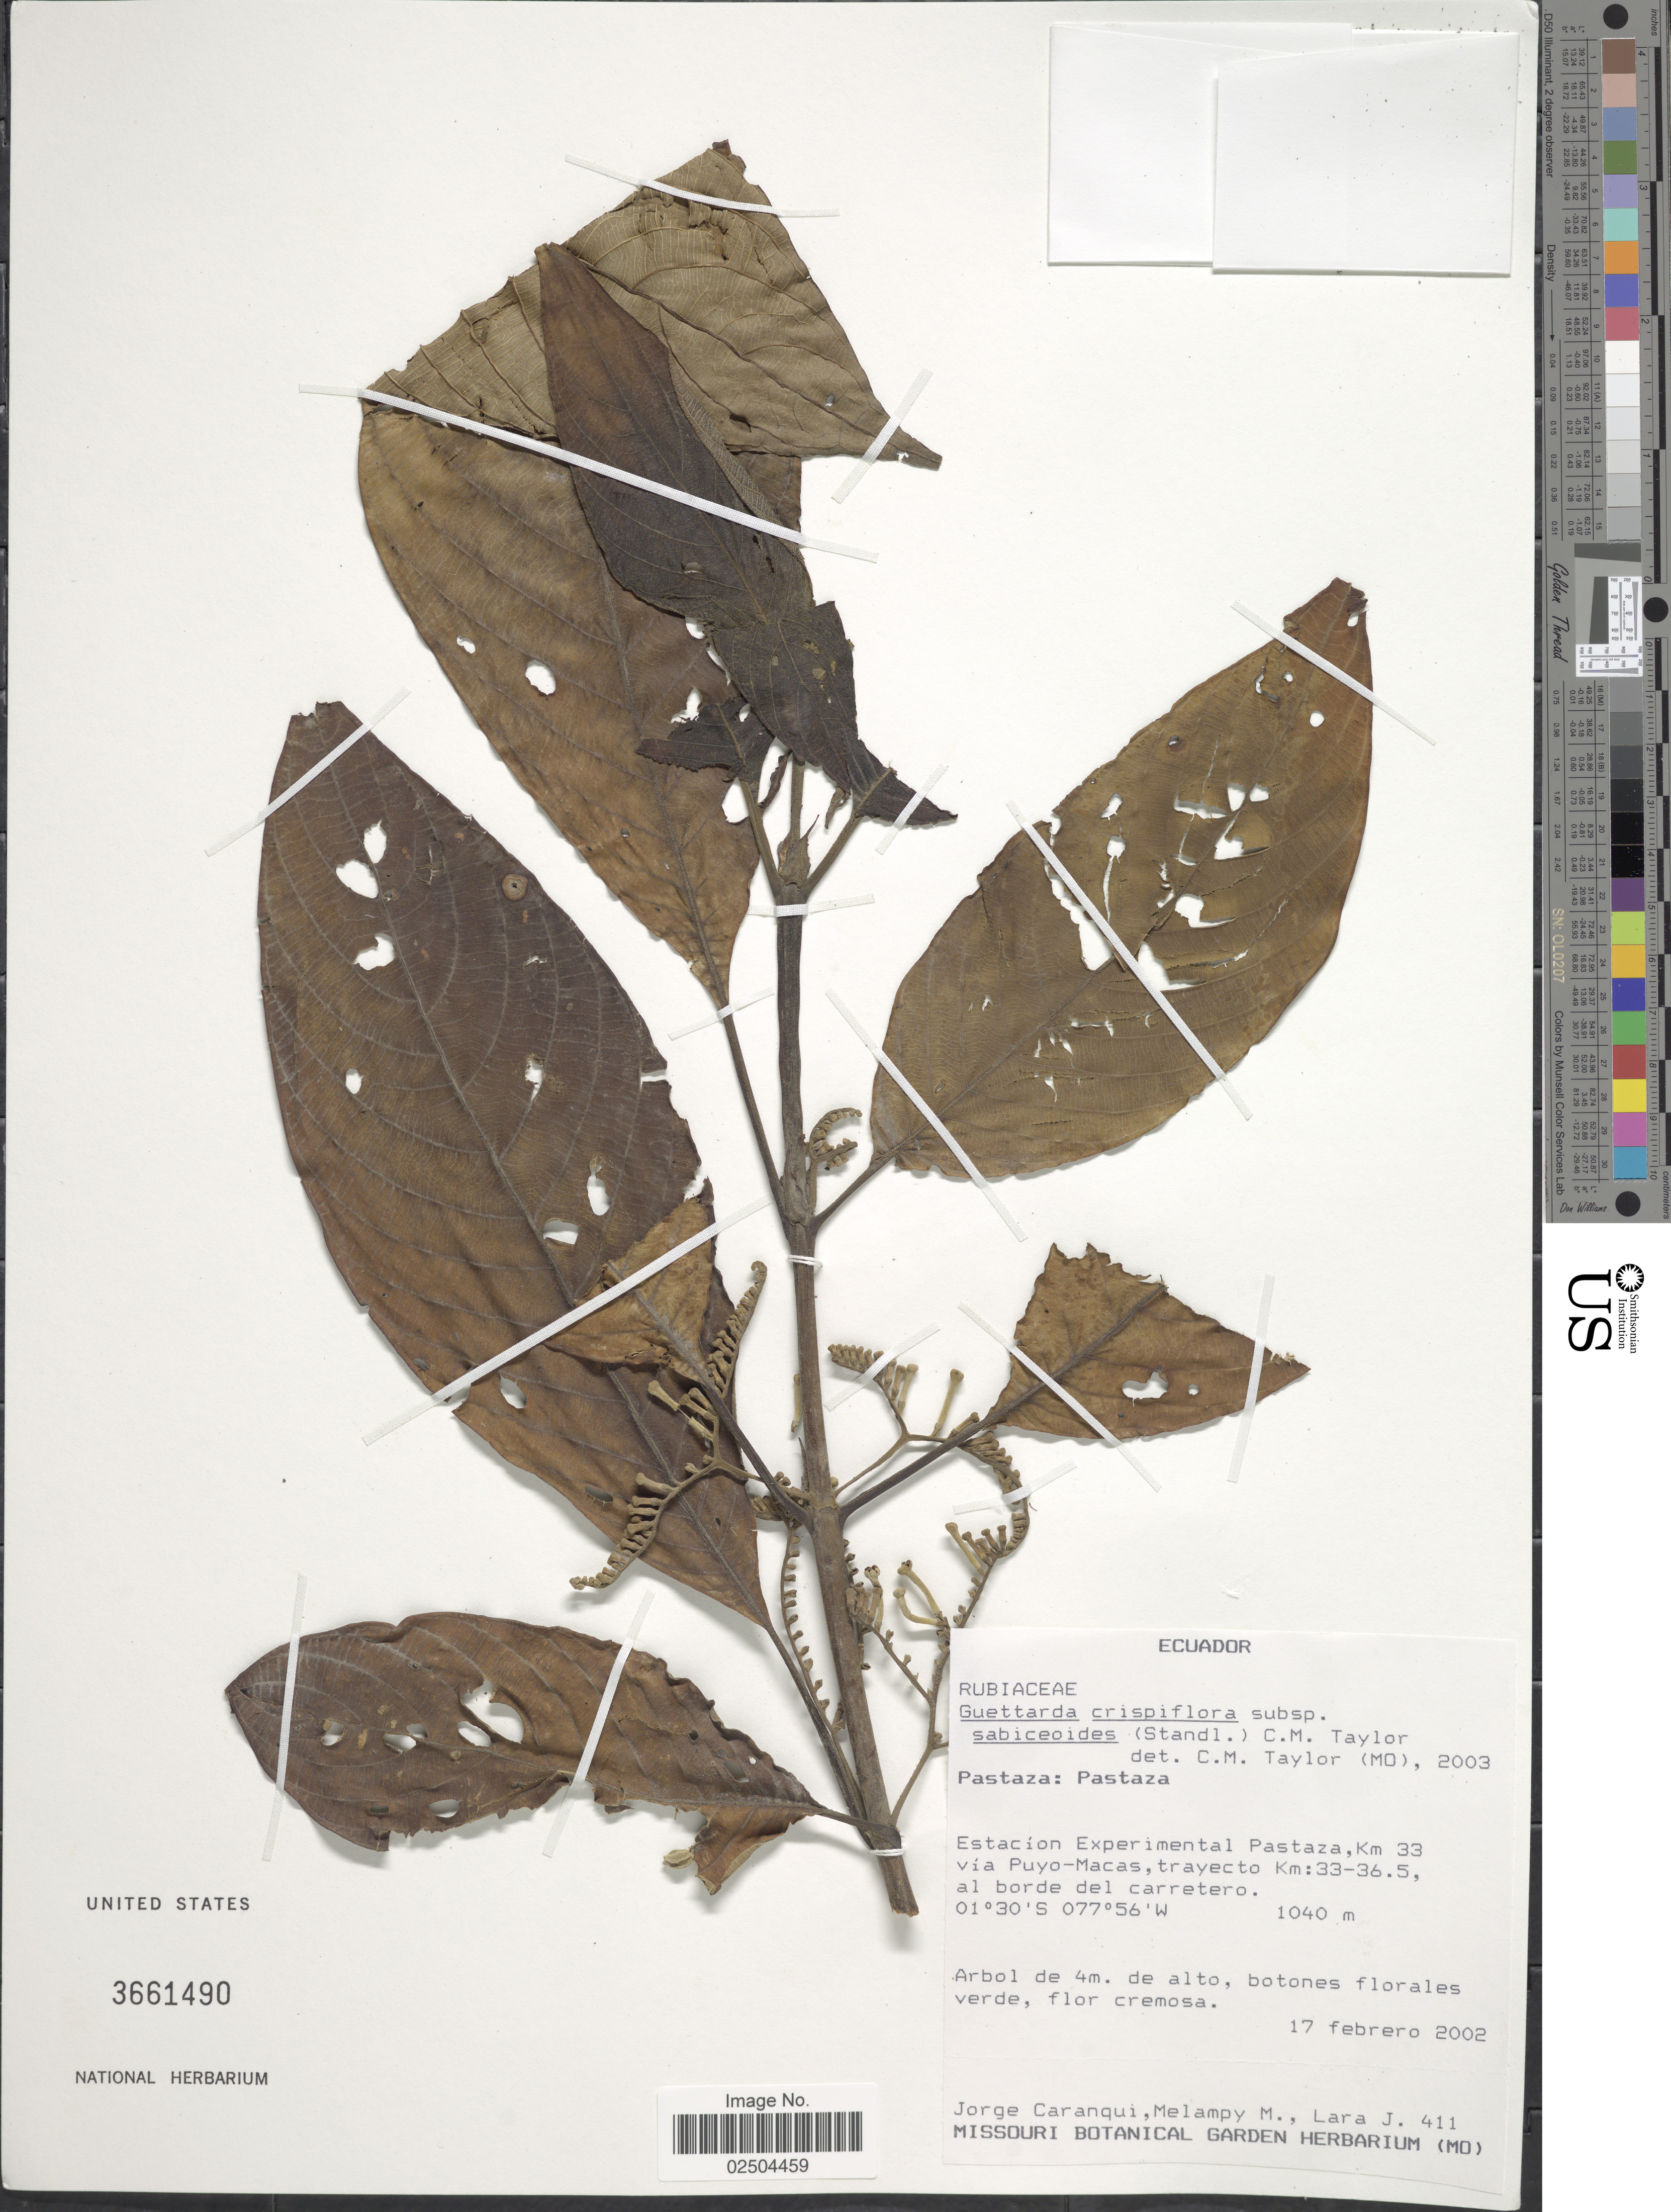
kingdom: Plantae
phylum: Tracheophyta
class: Magnoliopsida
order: Gentianales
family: Rubiaceae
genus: Guettarda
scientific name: Guettarda crispiflora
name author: Vahl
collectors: J. Caranqui, M. Melampy & J. Lara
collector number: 411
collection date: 2002-02-17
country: Ecuador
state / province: Pastaza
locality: Pastaza: Pastaza, Estacion Experimental Pastaza, Km 33 via Puyo-Macas, trayecto Km: 33-36.5, al borde del carretero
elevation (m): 1040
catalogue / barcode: US 3661490